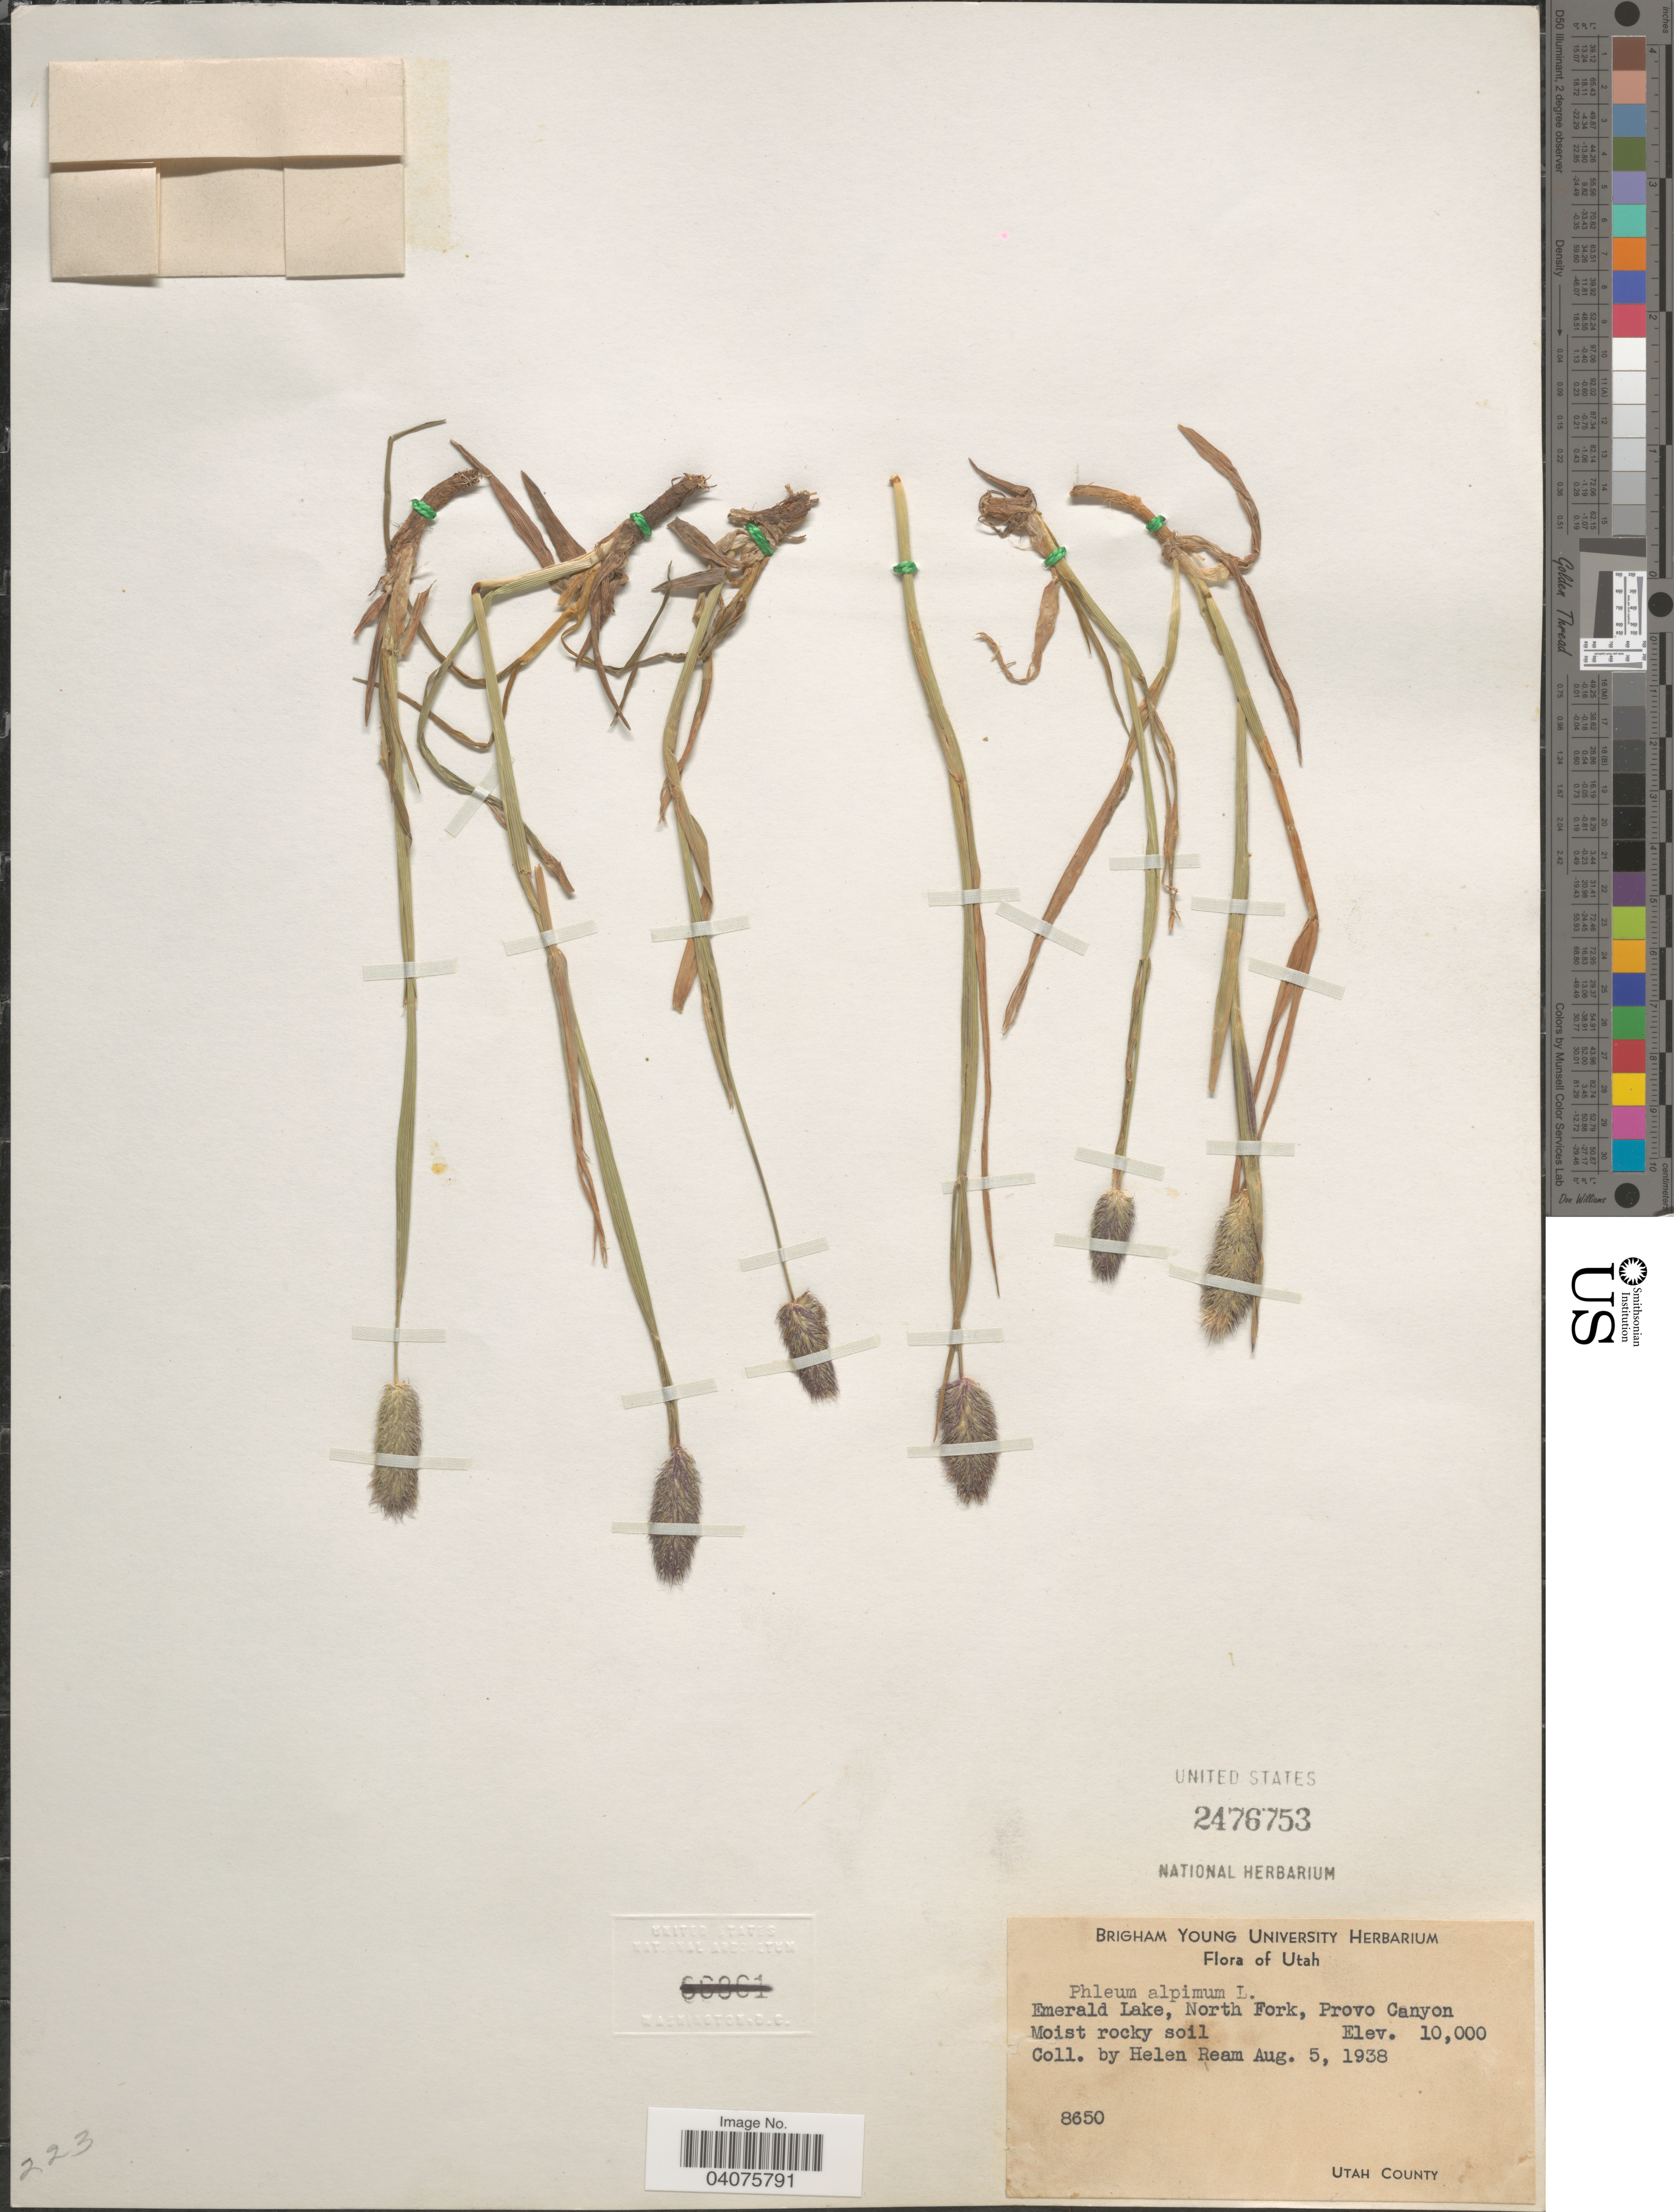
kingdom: Plantae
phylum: Tracheophyta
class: Liliopsida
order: Poales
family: Poaceae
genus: Phleum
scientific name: Phleum alpinum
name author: L.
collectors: H. Ream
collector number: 8650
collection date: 1938-08-05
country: United States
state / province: Utah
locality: Emerald Lake, North Fork, Provo Canyon. Utah County.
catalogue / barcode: US 2476753